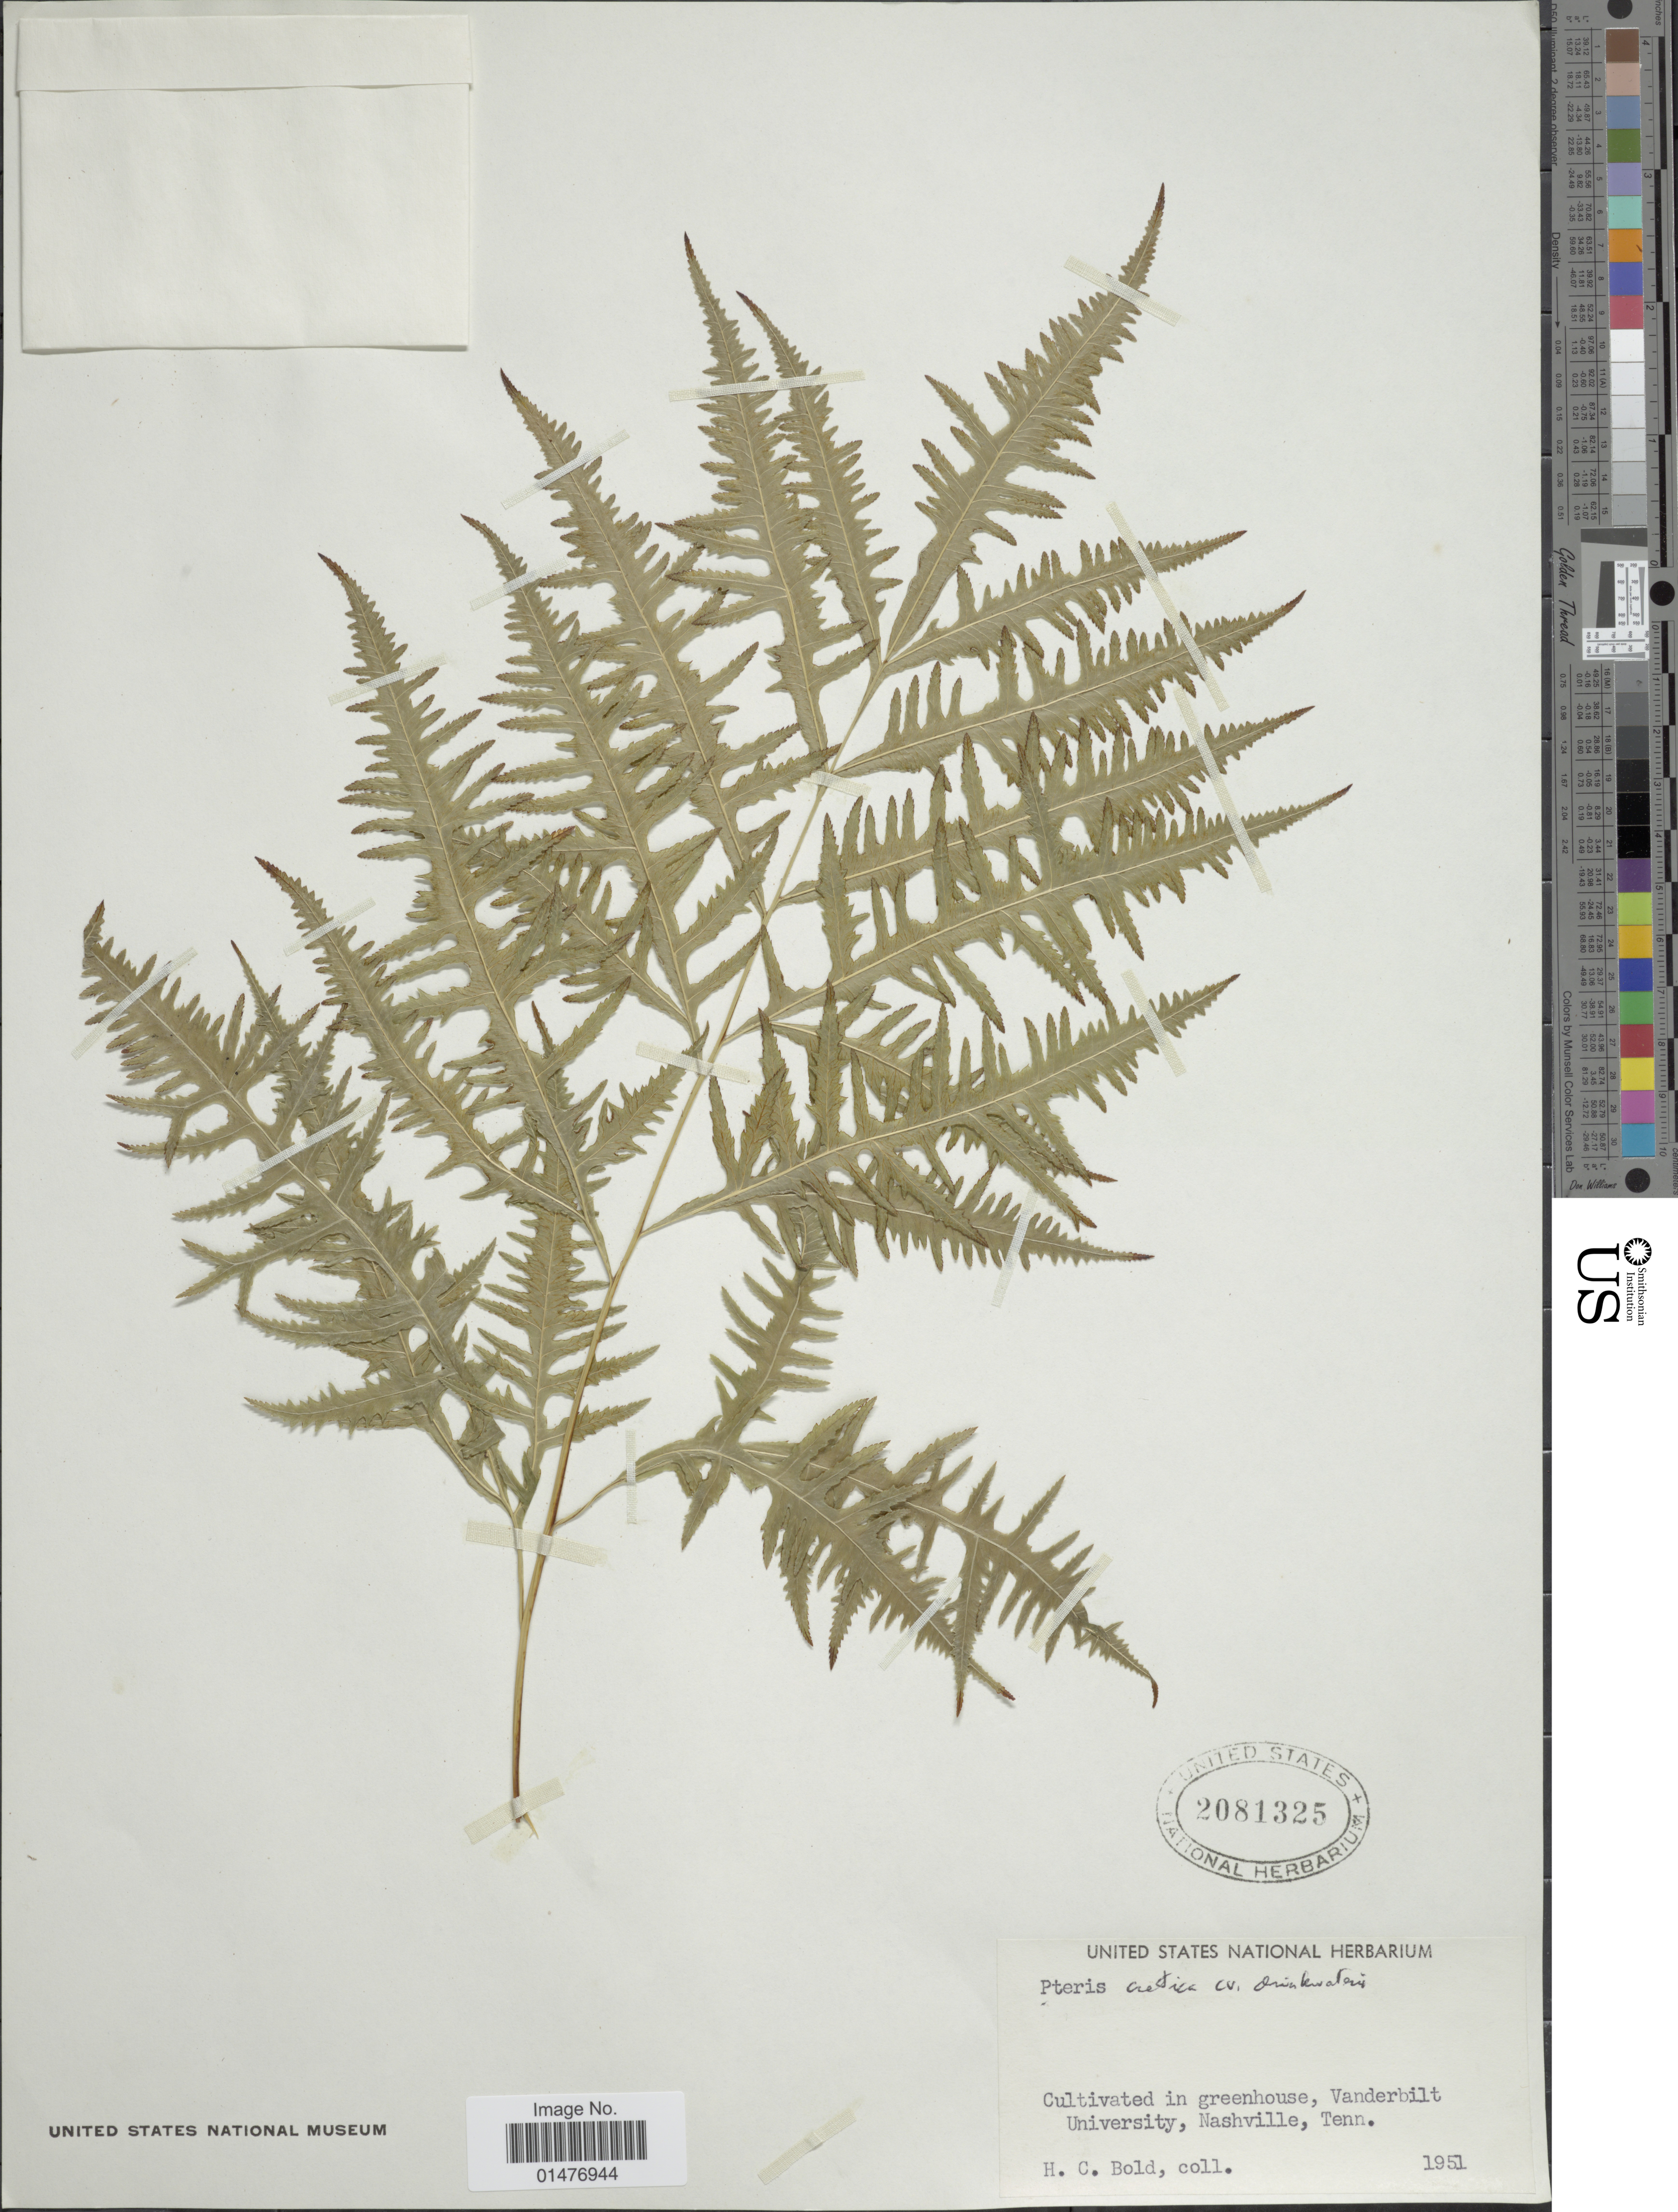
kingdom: Plantae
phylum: Tracheophyta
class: Polypodiopsida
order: Polypodiales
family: Pteridaceae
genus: Pteris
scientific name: Pteris cretica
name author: L.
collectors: H. Bold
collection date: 1951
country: United States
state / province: Tennessee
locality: In greenhouse, Vanderbilt university, Nashville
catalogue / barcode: US 2081325